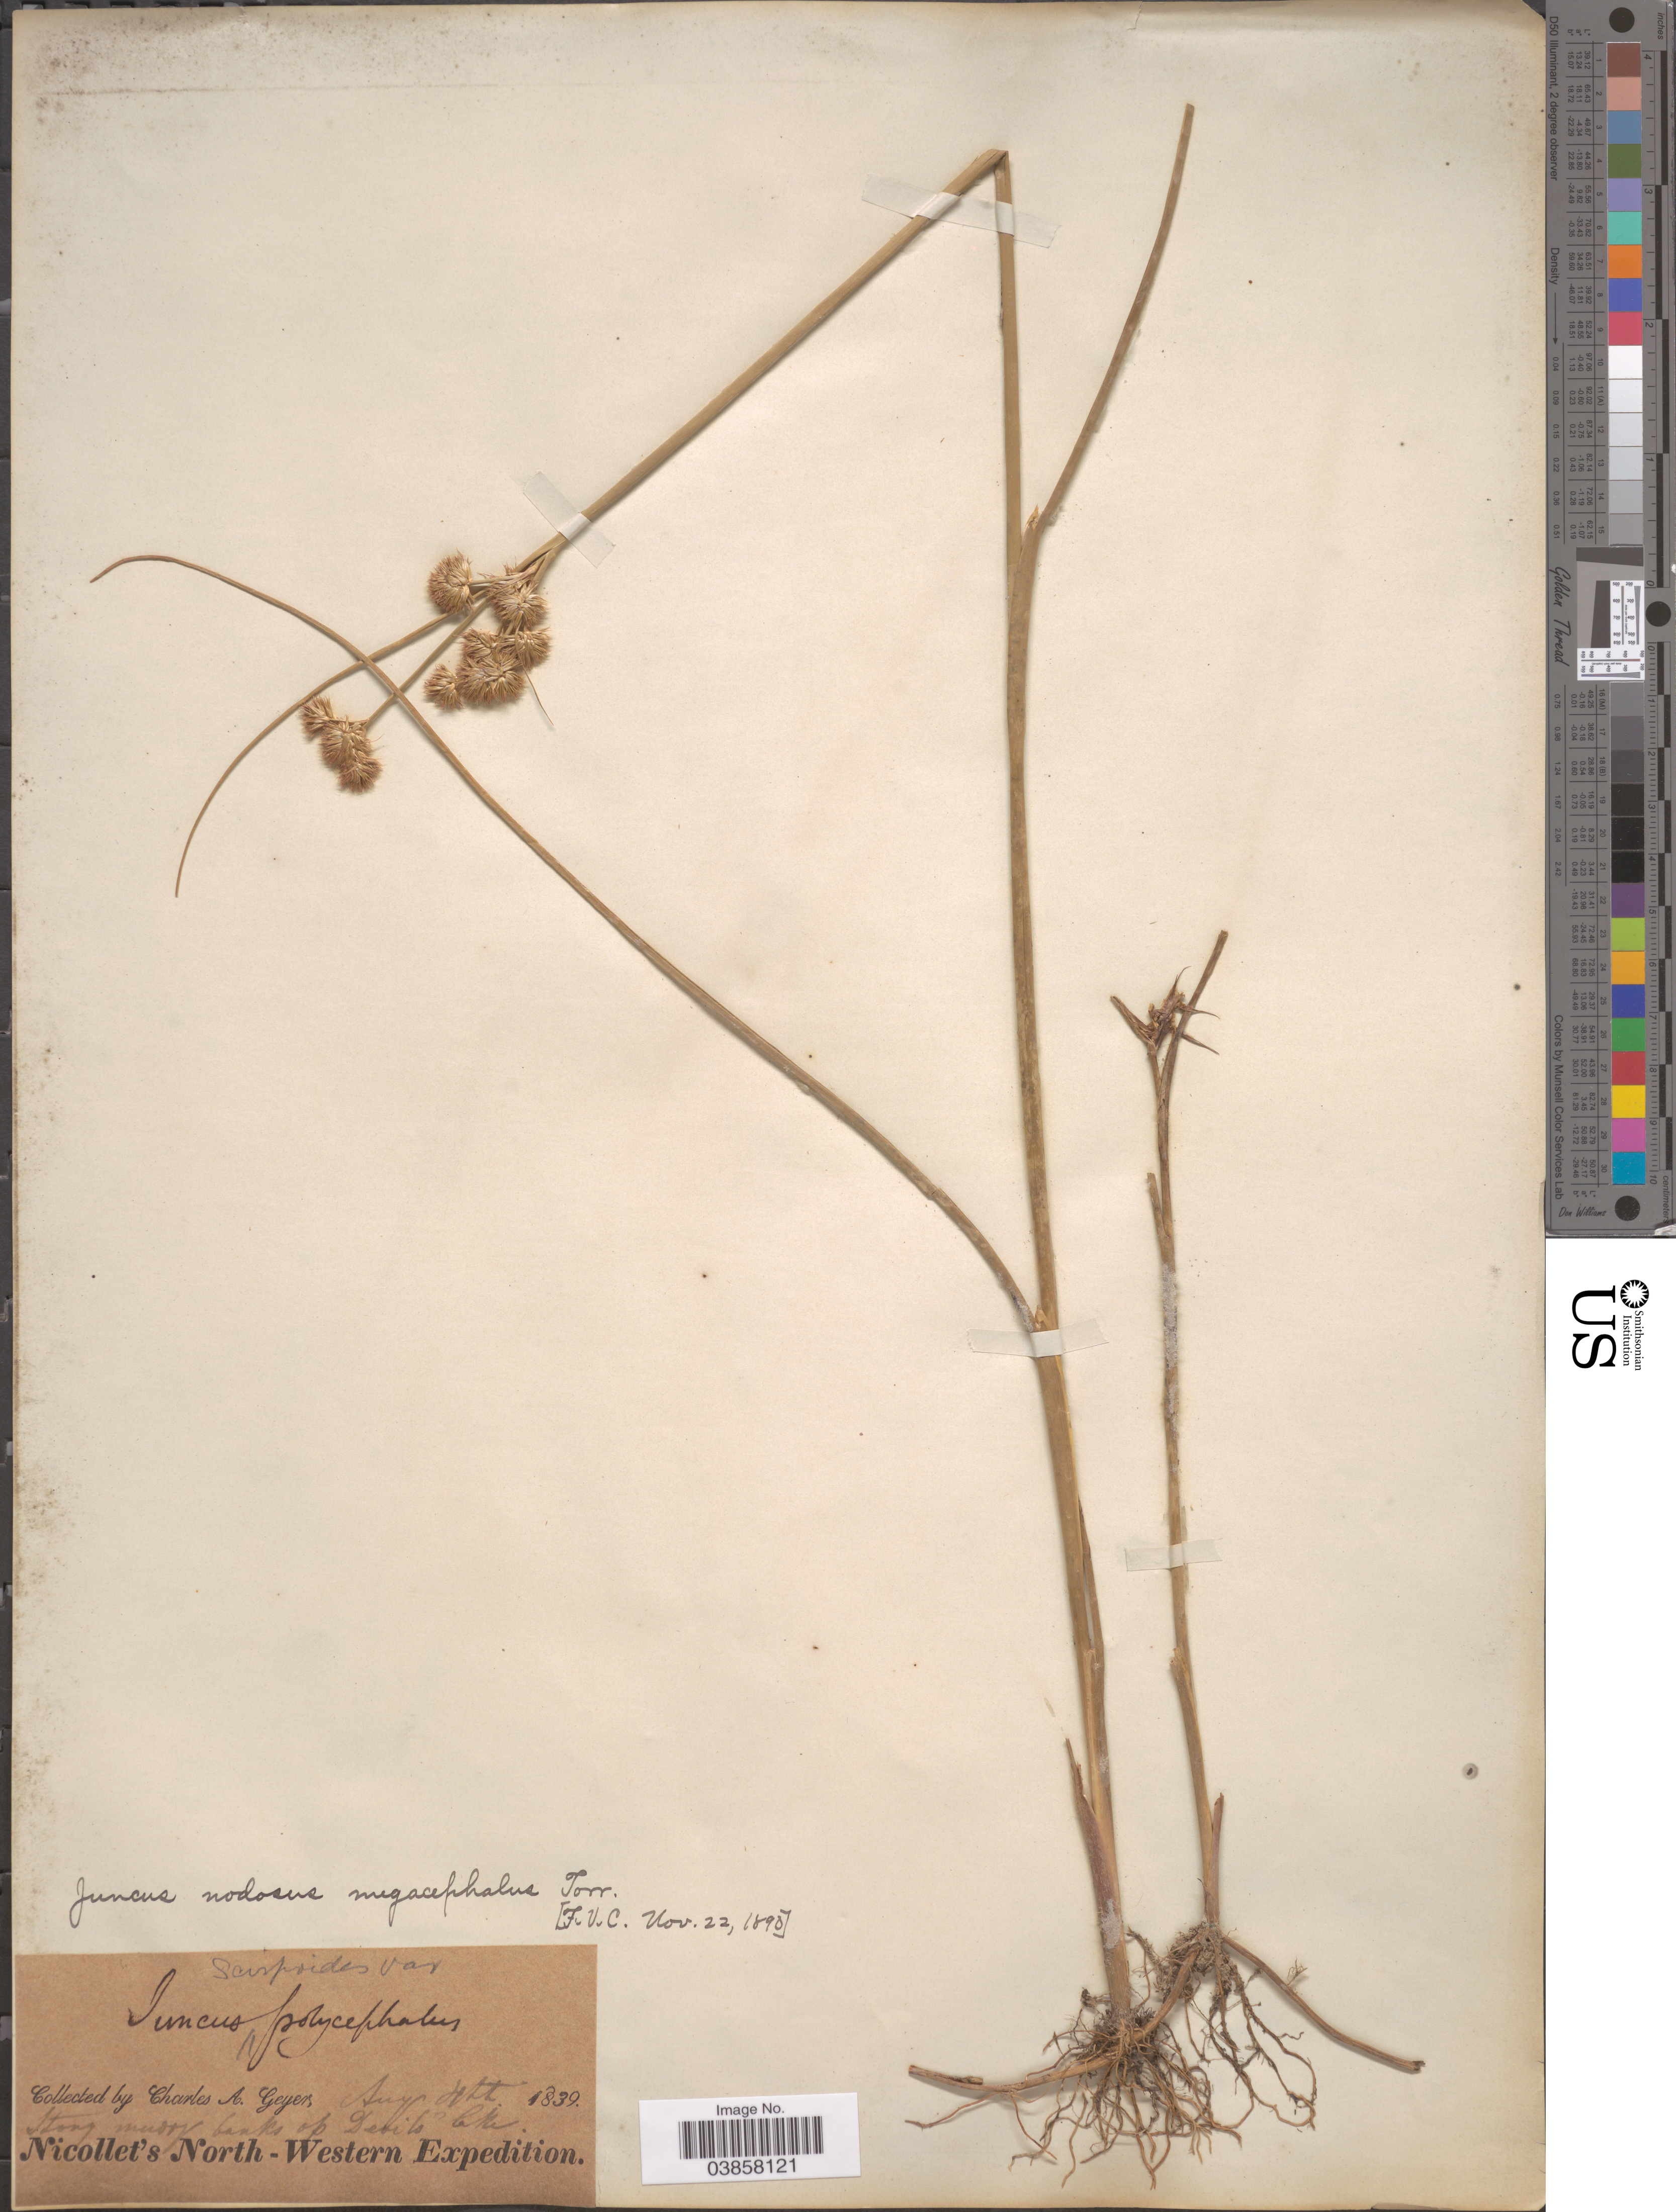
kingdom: Plantae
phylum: Tracheophyta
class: Liliopsida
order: Poales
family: Juncaceae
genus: Juncus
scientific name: Juncus torreyi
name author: Coville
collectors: C. A. Geyer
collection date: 1839-08-04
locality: Stony muddy banks of Devils Lake.